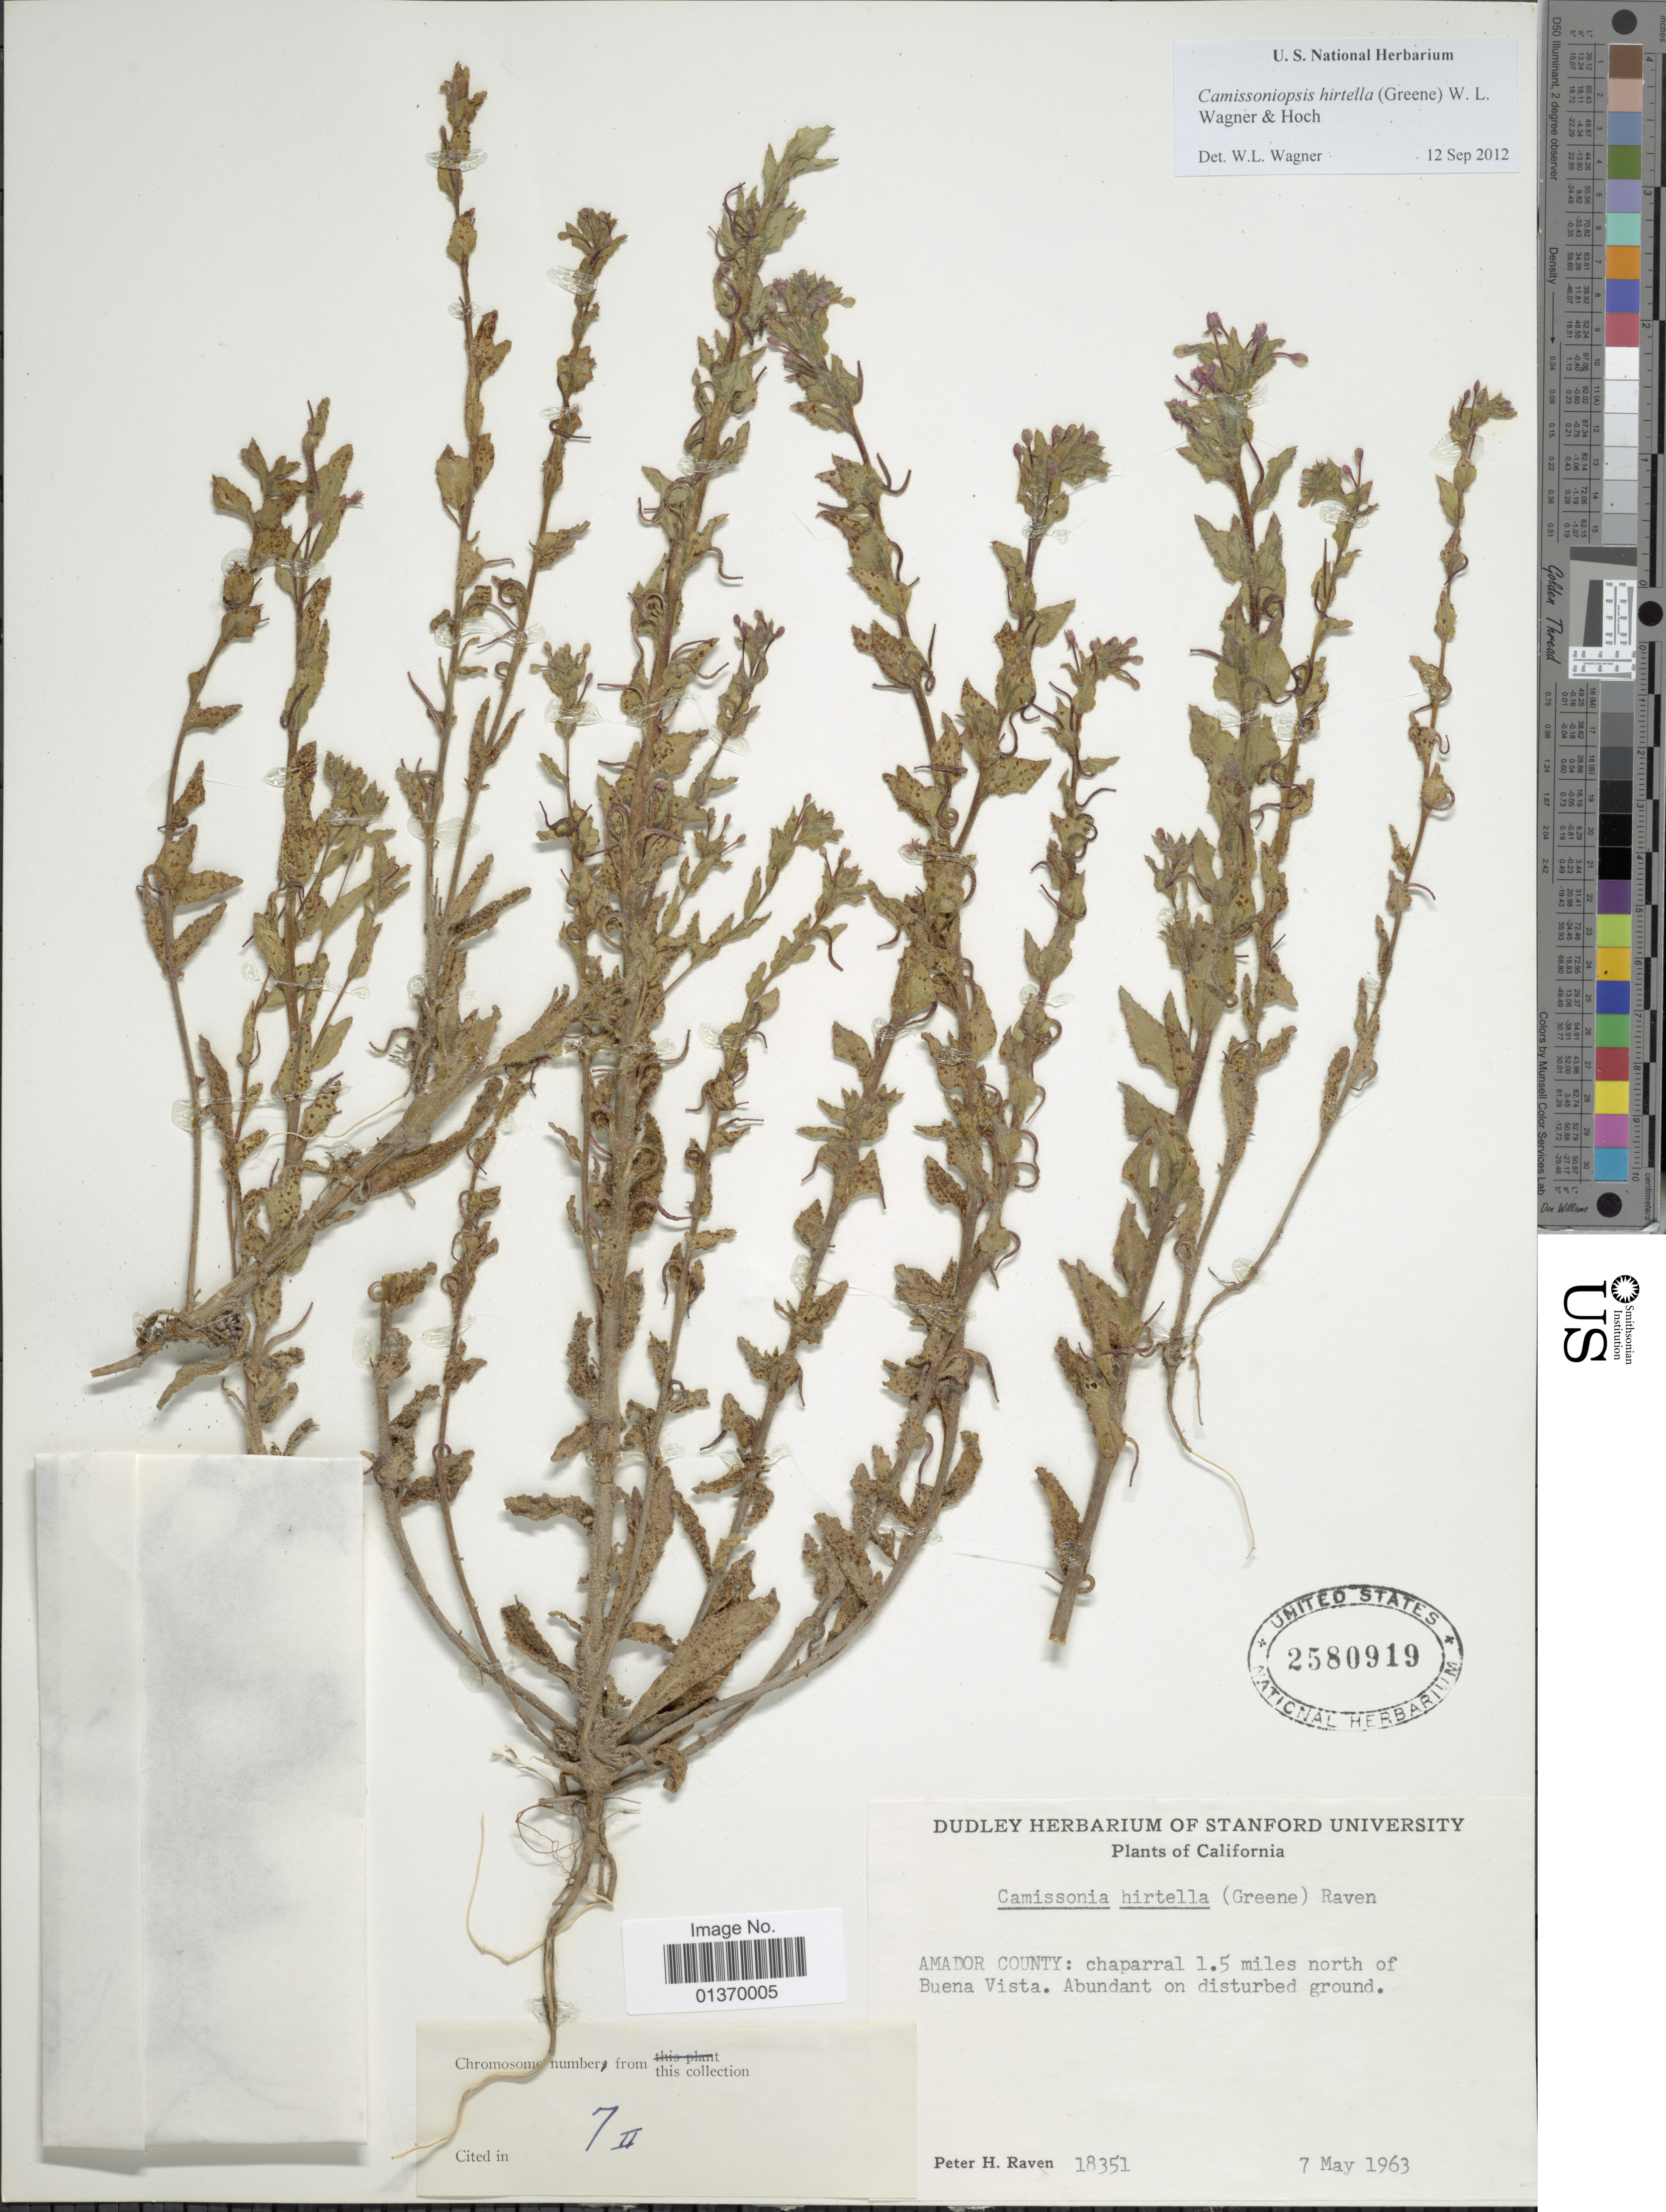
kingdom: Plantae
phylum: Tracheophyta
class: Magnoliopsida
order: Myrtales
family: Onagraceae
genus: Camissoniopsis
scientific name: Camissoniopsis hirtella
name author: (Greene) W.L. Wagner & Hoch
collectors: P. H. Raven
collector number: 18351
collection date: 1963-05-07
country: United States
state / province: California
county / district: Amador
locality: Amador County: chaparral 1.5 miles north of Buena Vista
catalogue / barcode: US 2580919